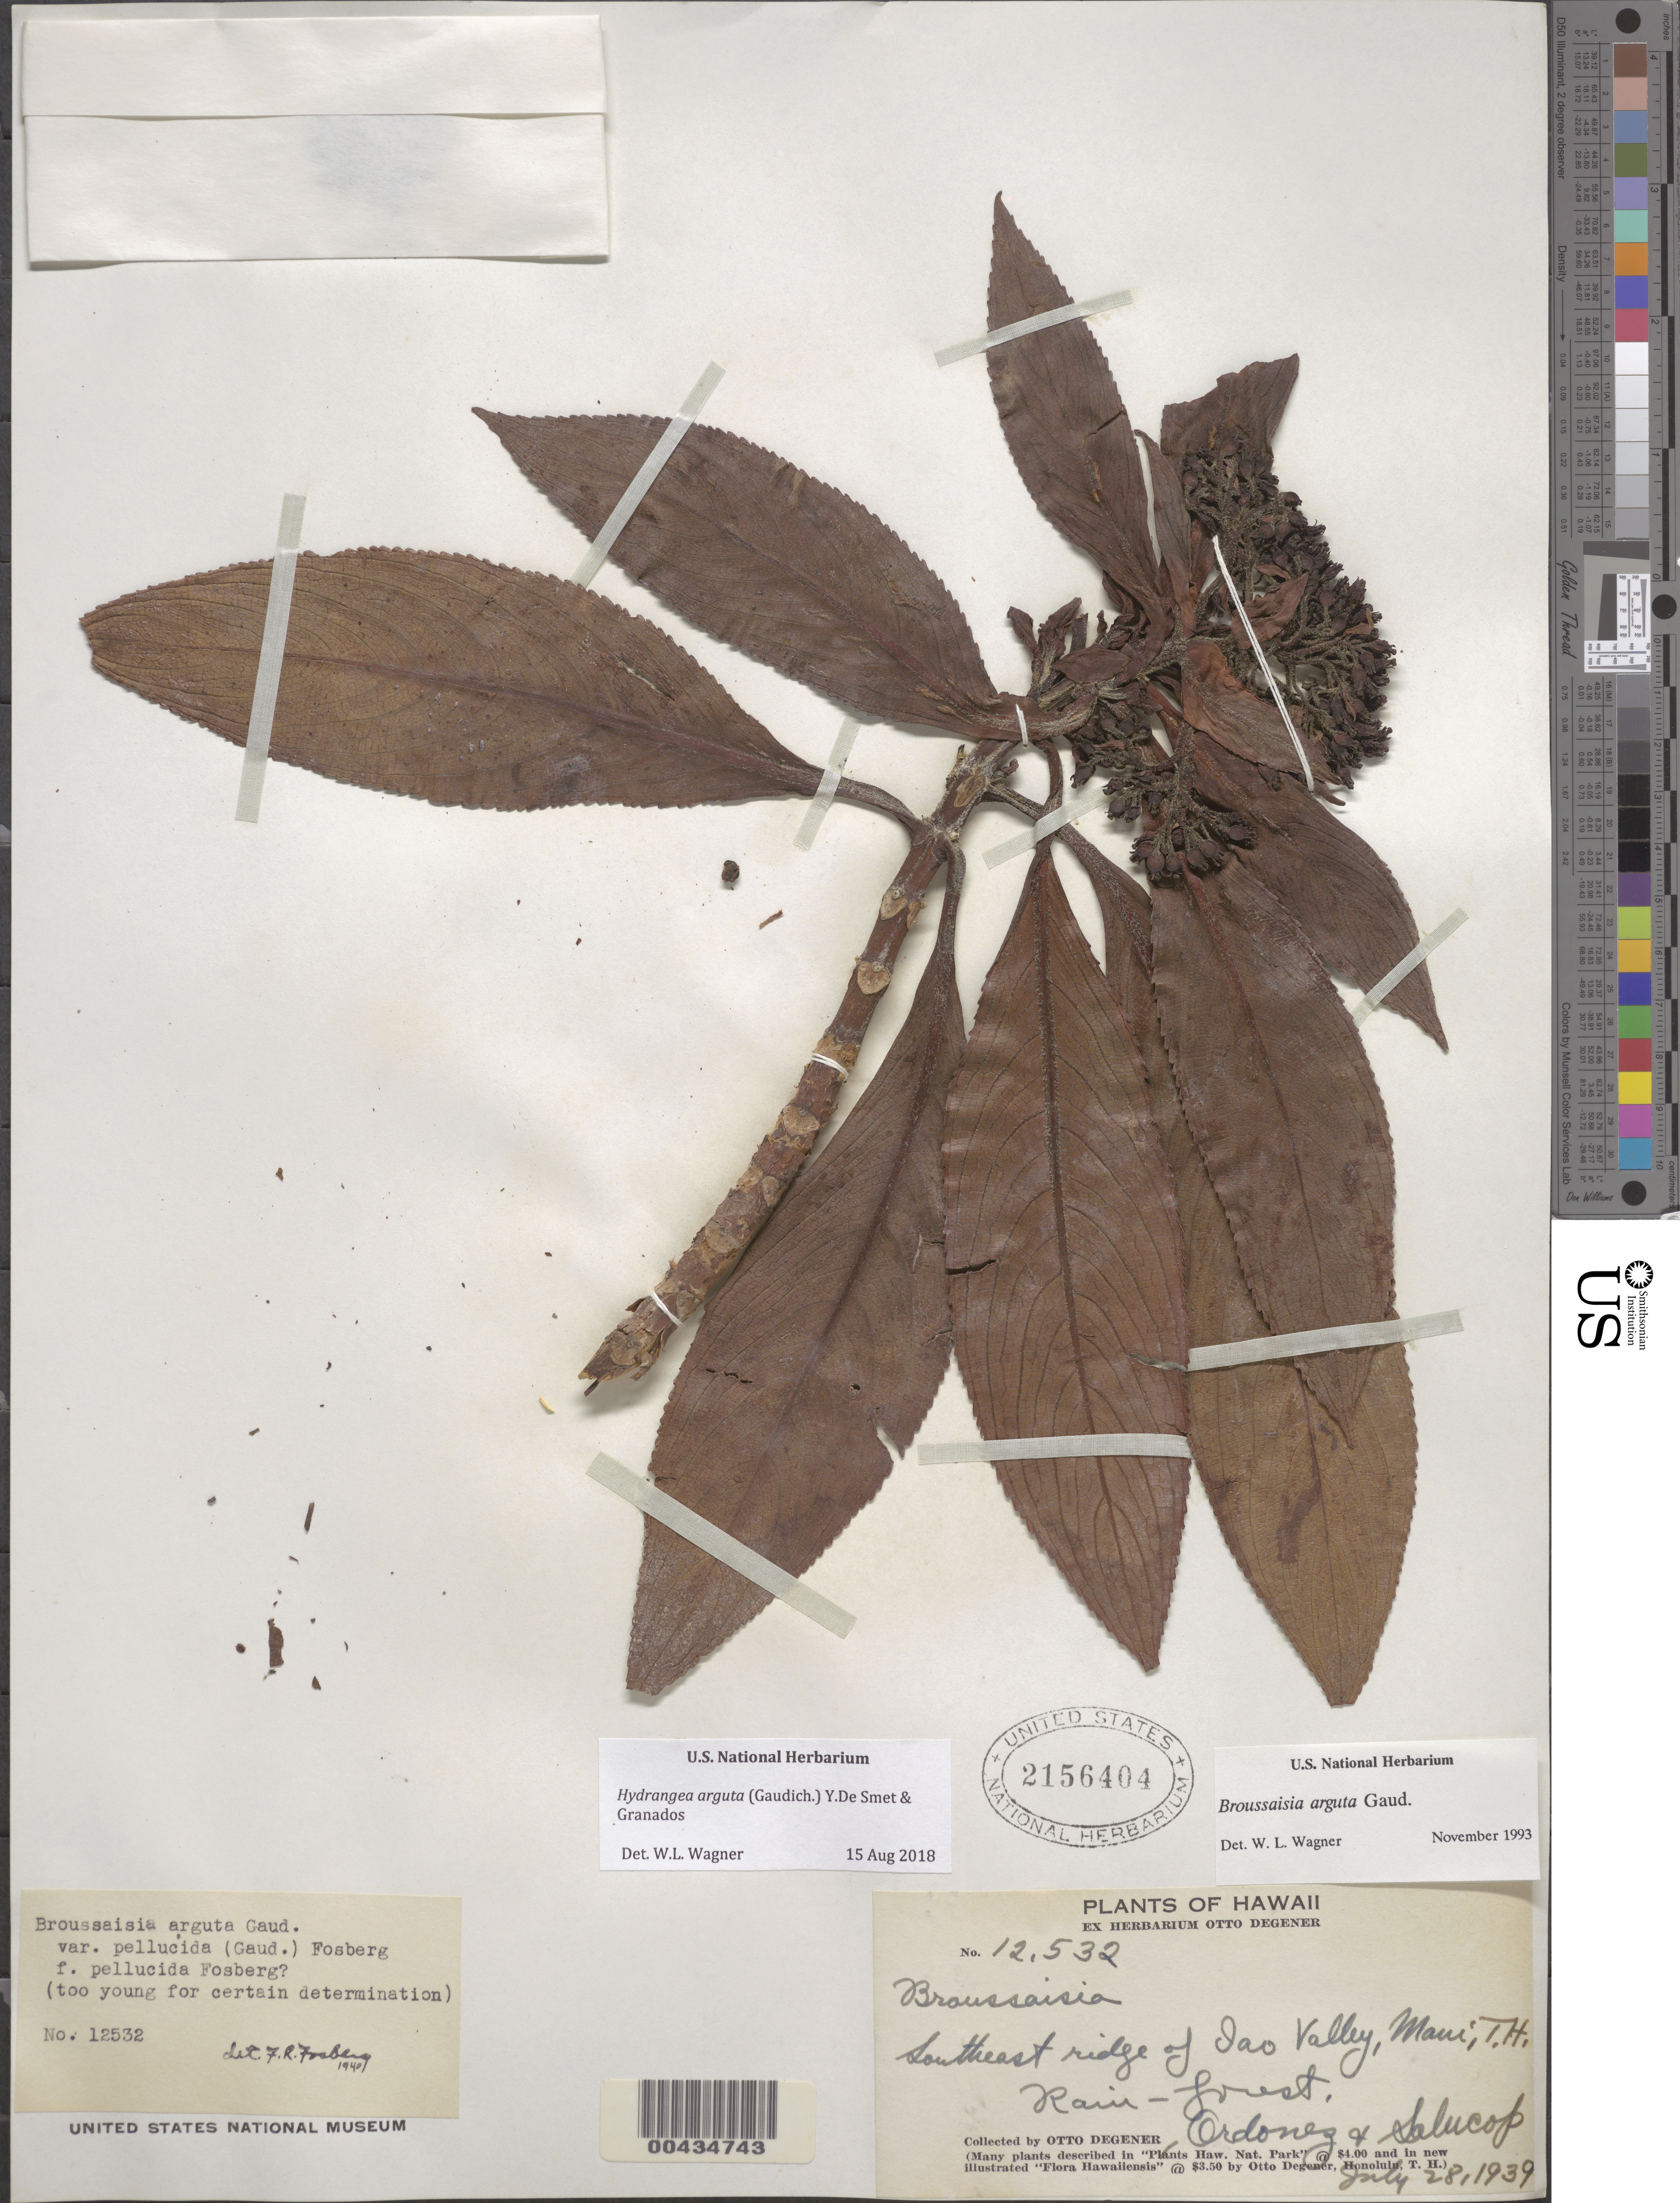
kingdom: Plantae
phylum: Tracheophyta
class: Magnoliopsida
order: Cornales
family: Hydrangeaceae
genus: Hydrangea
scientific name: Hydrangea arguta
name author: (Gaudich.) Y. De Smet & C. Granados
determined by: Wagner, W. L., (BOT), Smithsonian Institution - National Museum of Natural History (UNITED STATES)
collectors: O. Degener, Ordonez & -- Salucop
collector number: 12532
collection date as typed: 28 Jul 1939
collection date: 1939-07-28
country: United States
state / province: Hawaii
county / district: Maui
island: Maui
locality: southeast ridge of Iao Valley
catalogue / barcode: US 2156404